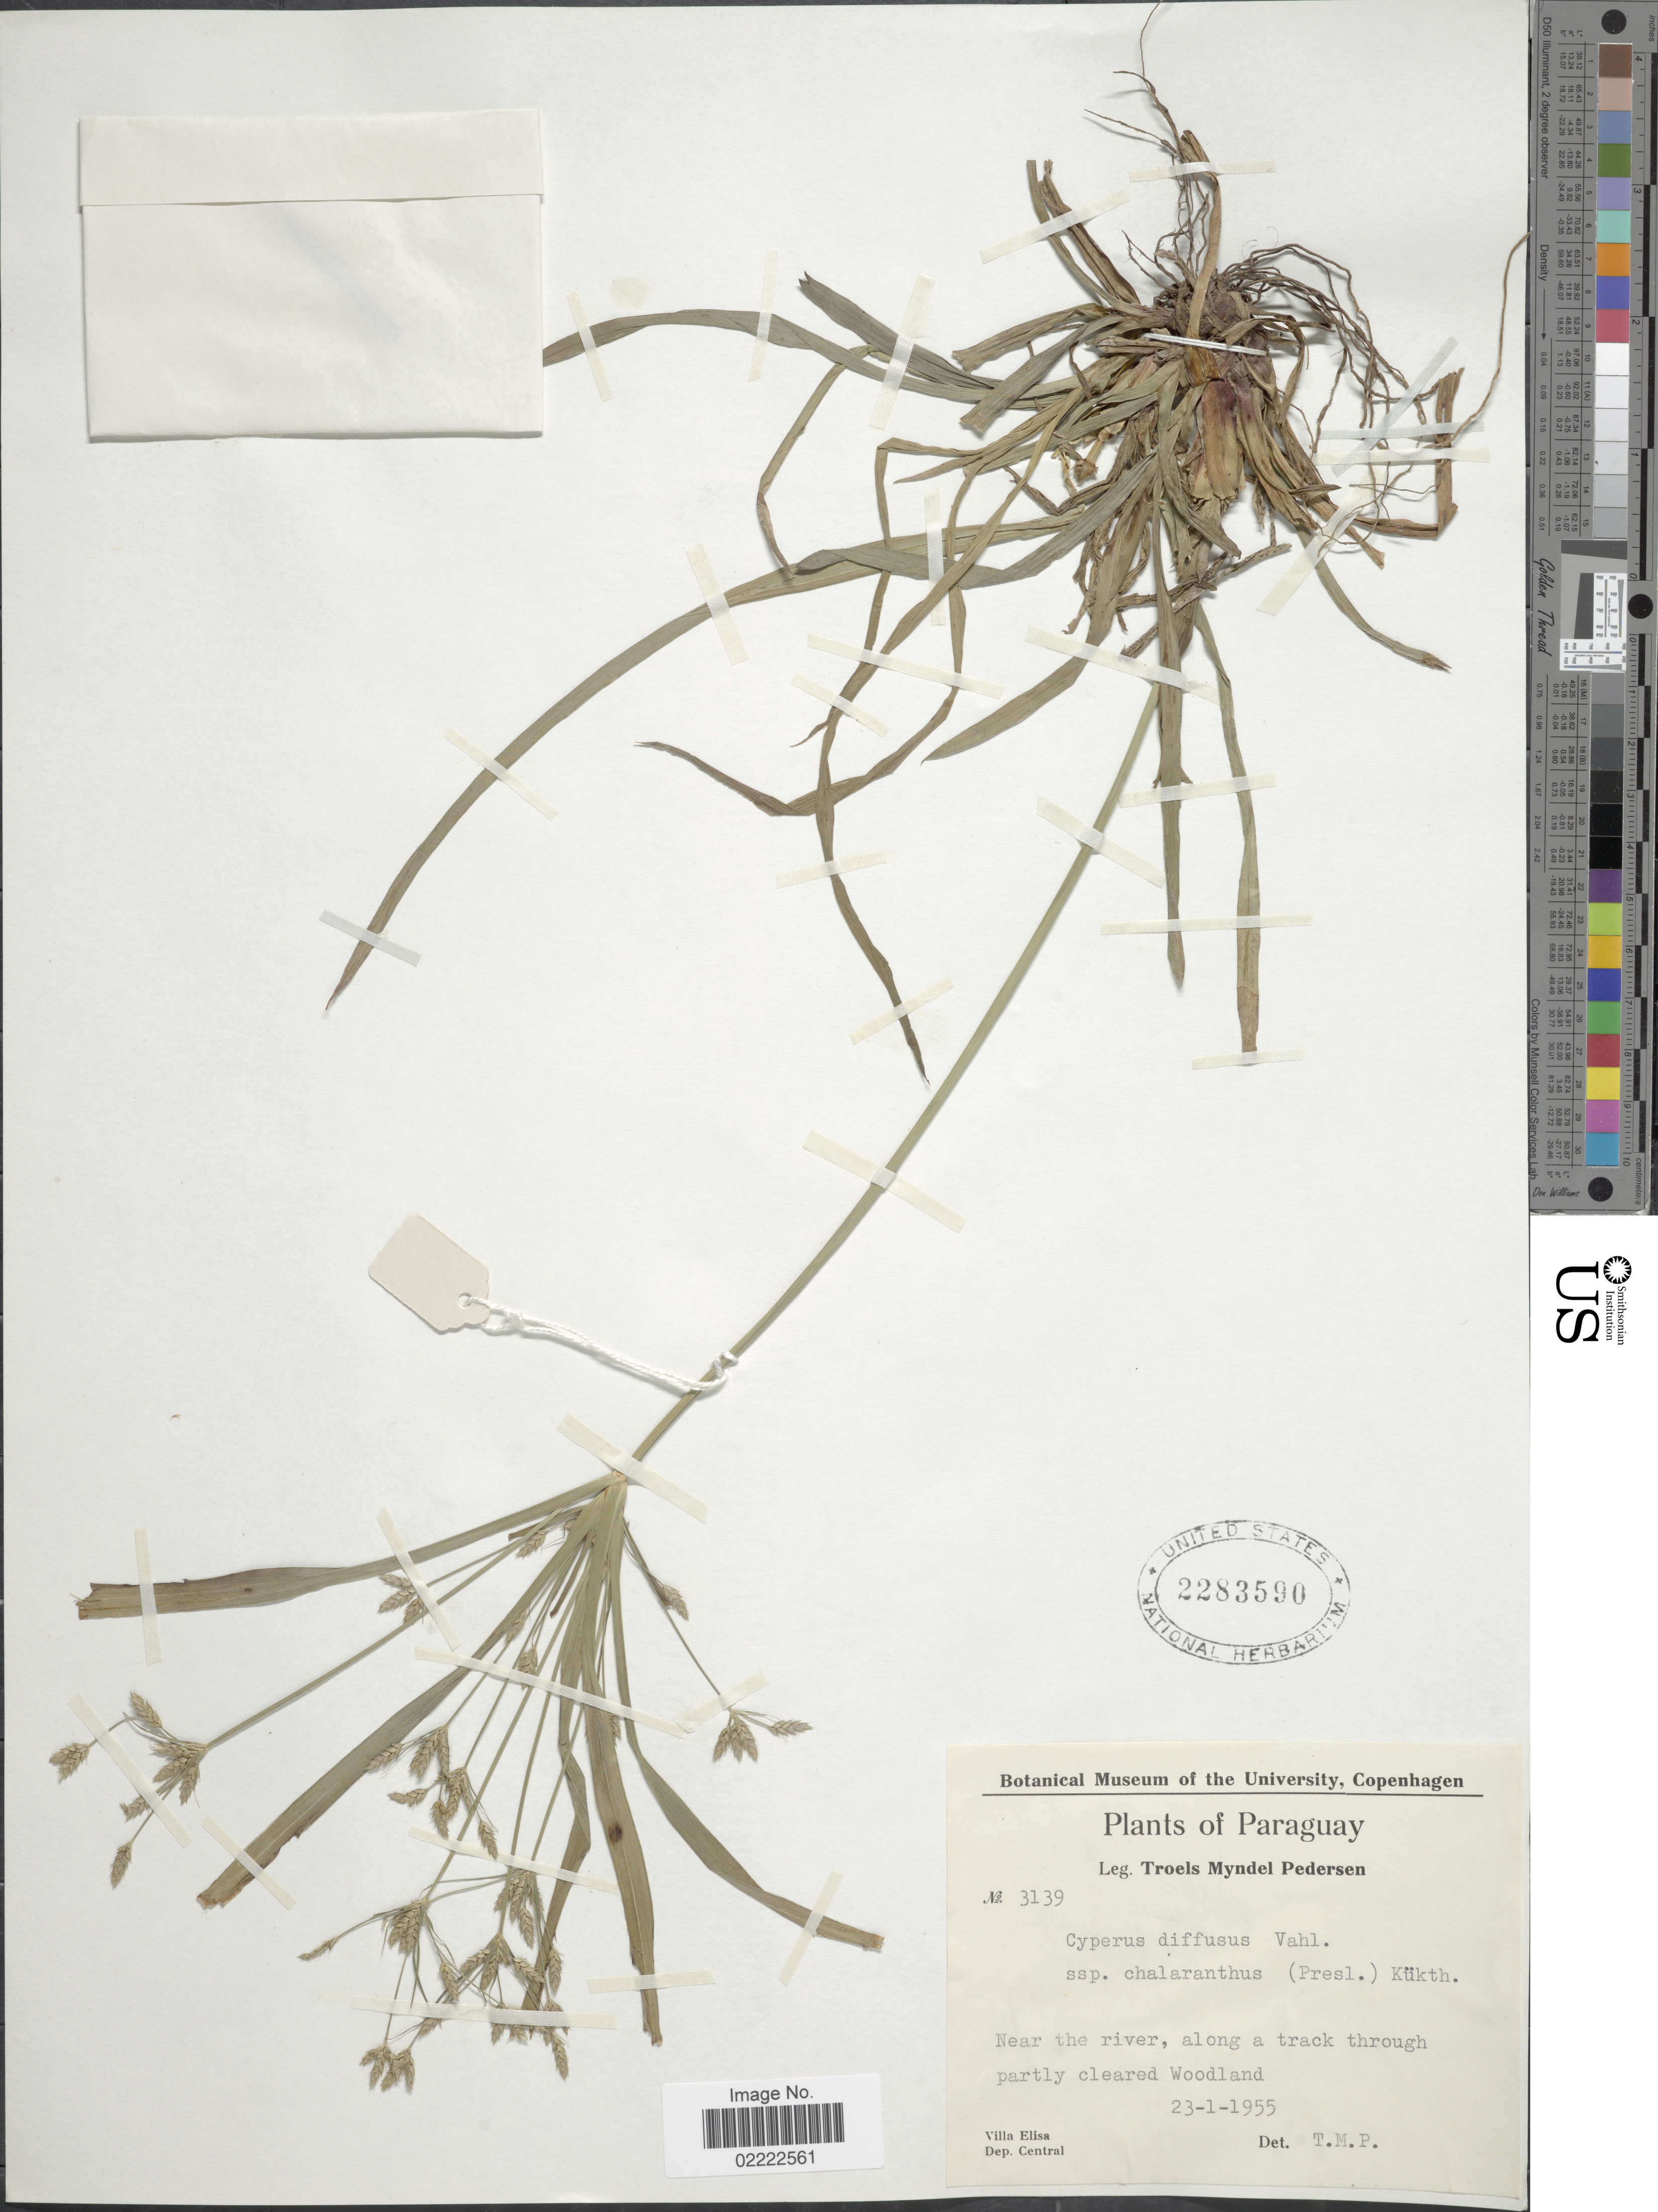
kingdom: Plantae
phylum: Tracheophyta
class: Liliopsida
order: Poales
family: Cyperaceae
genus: Cyperus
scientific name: Cyperus laxus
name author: Lam.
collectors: T. Pederson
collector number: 3139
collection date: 1955-01-23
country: Paraguay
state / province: Central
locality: Near the river, along a track through partly cleared Woodland, Willa Elisa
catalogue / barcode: US 2283590